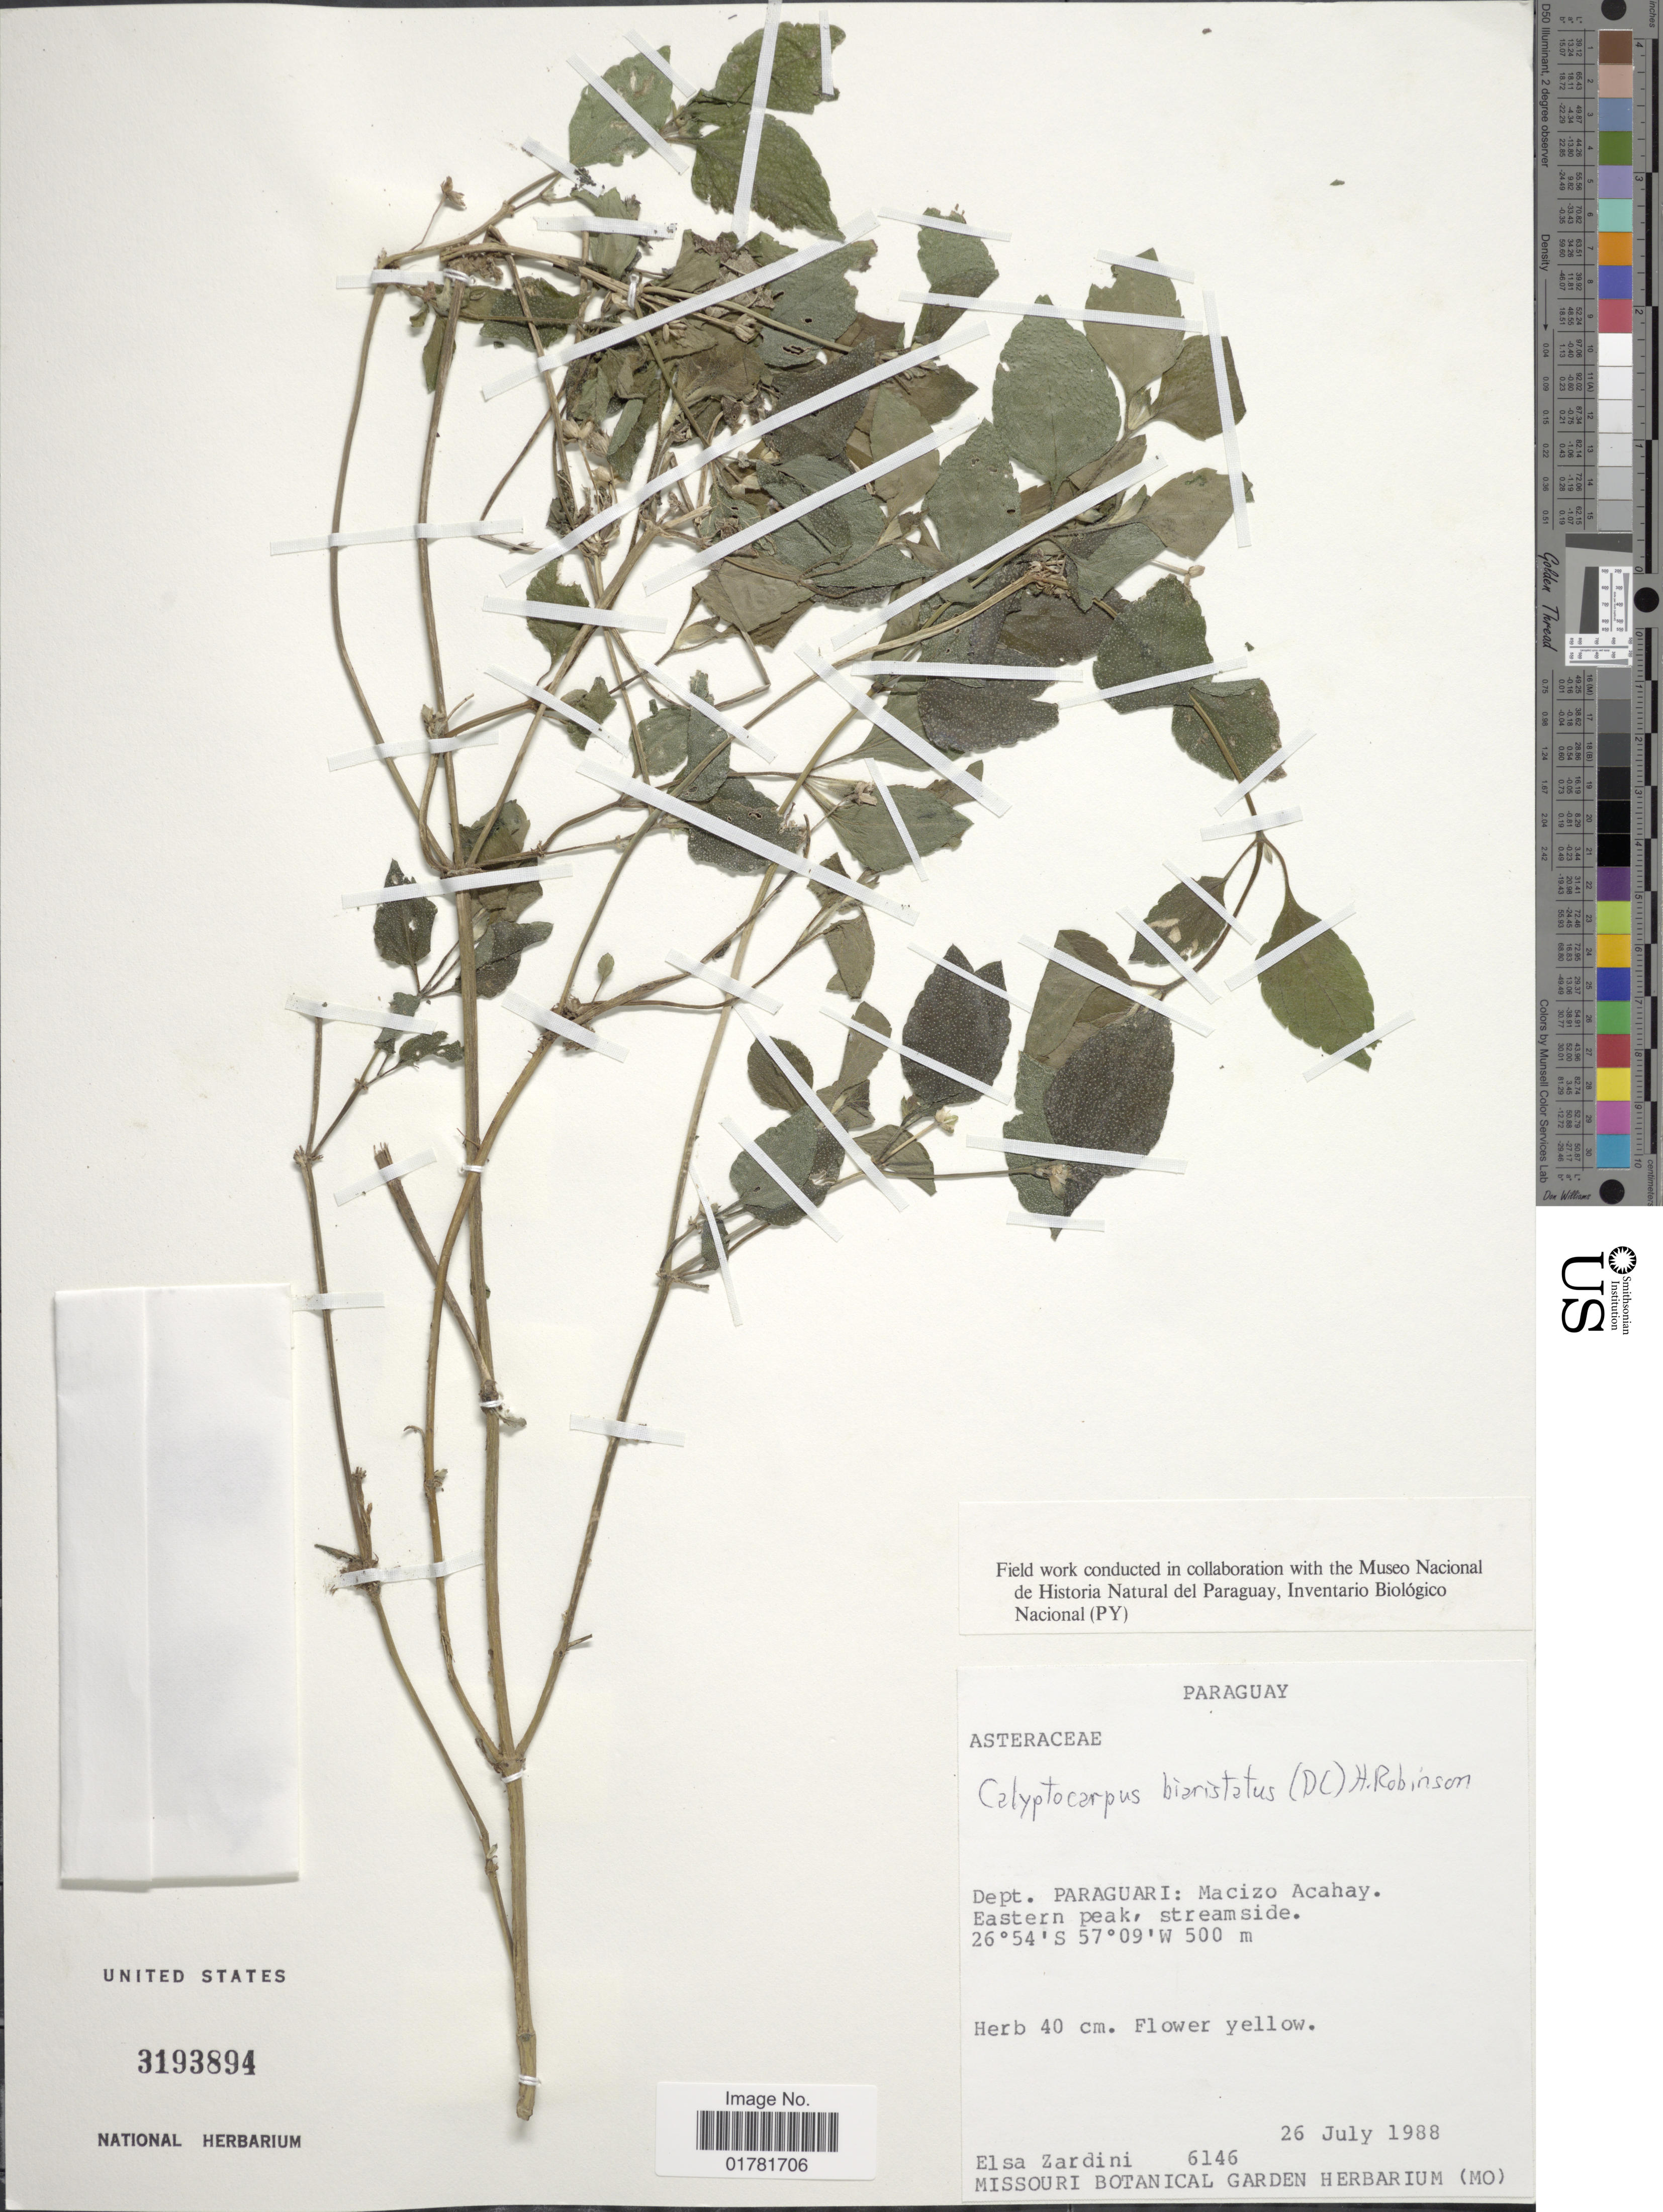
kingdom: Plantae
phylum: Tracheophyta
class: Magnoliopsida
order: Asterales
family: Asteraceae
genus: Calyptocarpus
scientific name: Calyptocarpus baristatus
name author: (DC.) H. Rob.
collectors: E. M. Zardini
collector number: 6146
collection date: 1988-07-26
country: Paraguay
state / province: Paraguari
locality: Dept. Paraguari: Macizo Acahay. Eastern peak, streamside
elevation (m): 500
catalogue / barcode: US 3193894